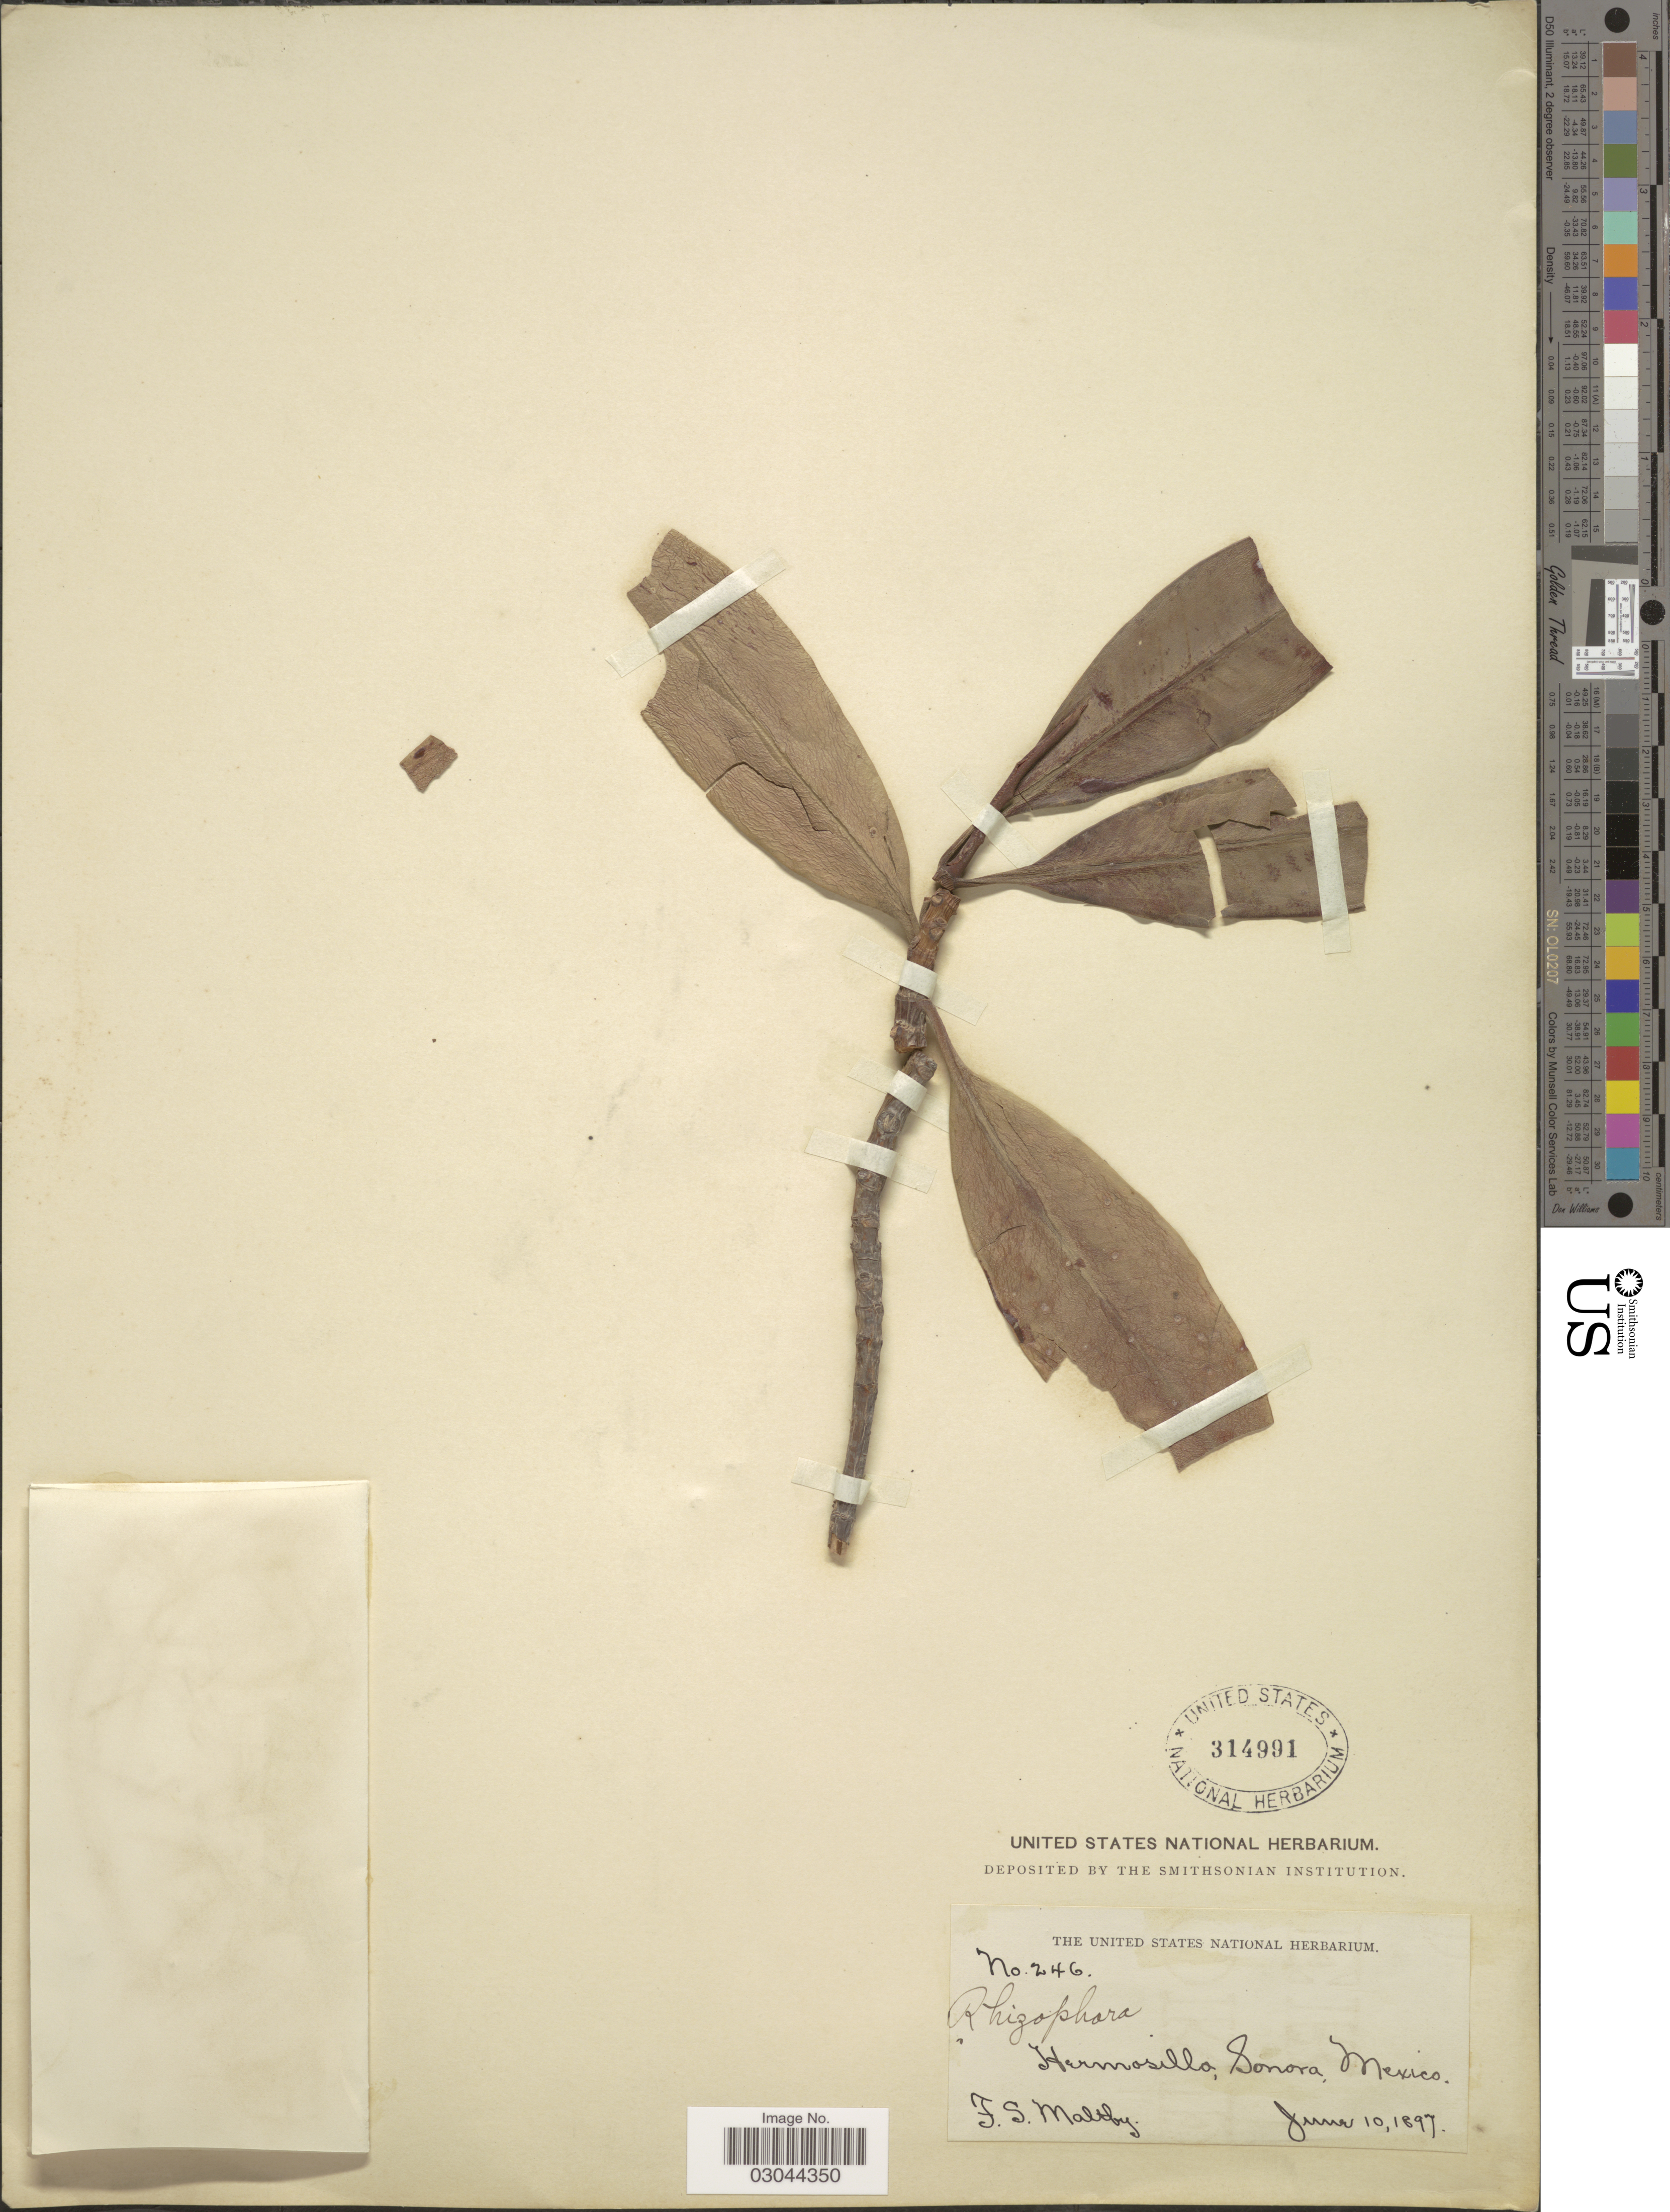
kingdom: Plantae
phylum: Tracheophyta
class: Magnoliopsida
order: Malpighiales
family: Rhizophoraceae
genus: Rhizophora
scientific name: Rhizophora sp.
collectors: F. S. Maltby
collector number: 246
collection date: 1897-06-10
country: Mexico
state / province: Sonora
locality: Hermosillo.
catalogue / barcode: US 314991